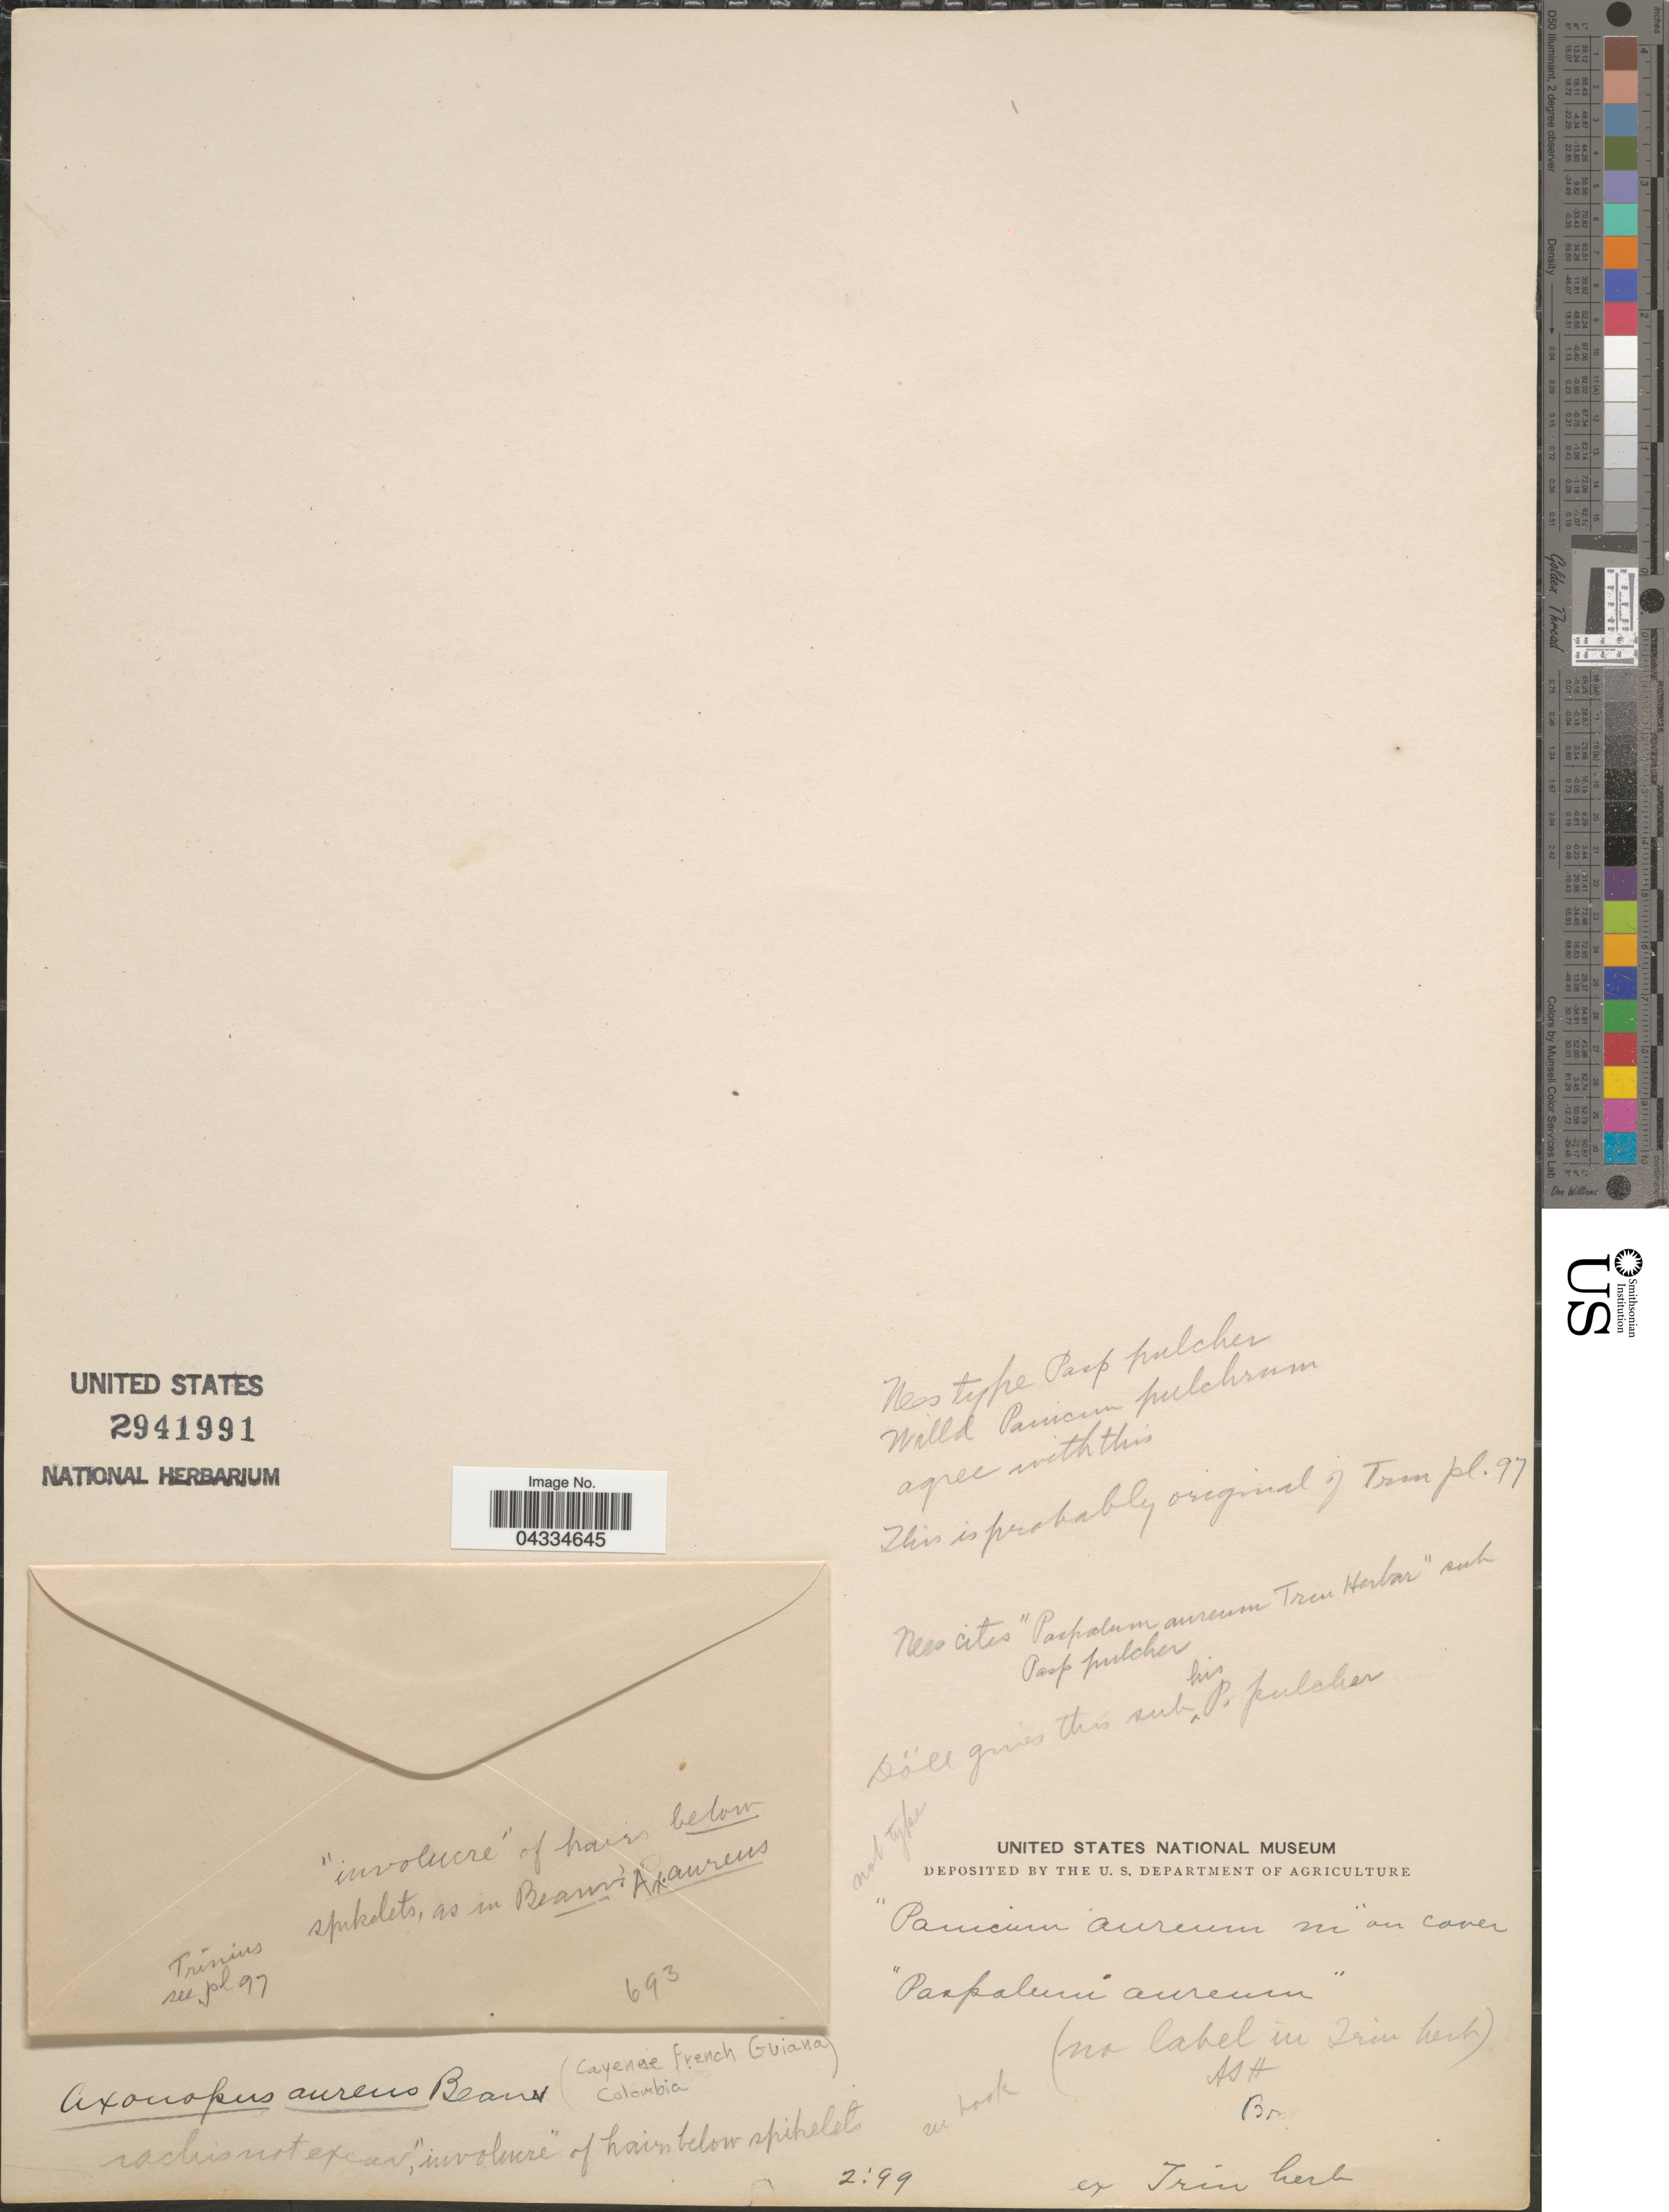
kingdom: Plantae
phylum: Tracheophyta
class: Liliopsida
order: Poales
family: Poaceae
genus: Axonopus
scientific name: Axonopus aureus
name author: P. Beauv.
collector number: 693?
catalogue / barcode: US 2941991